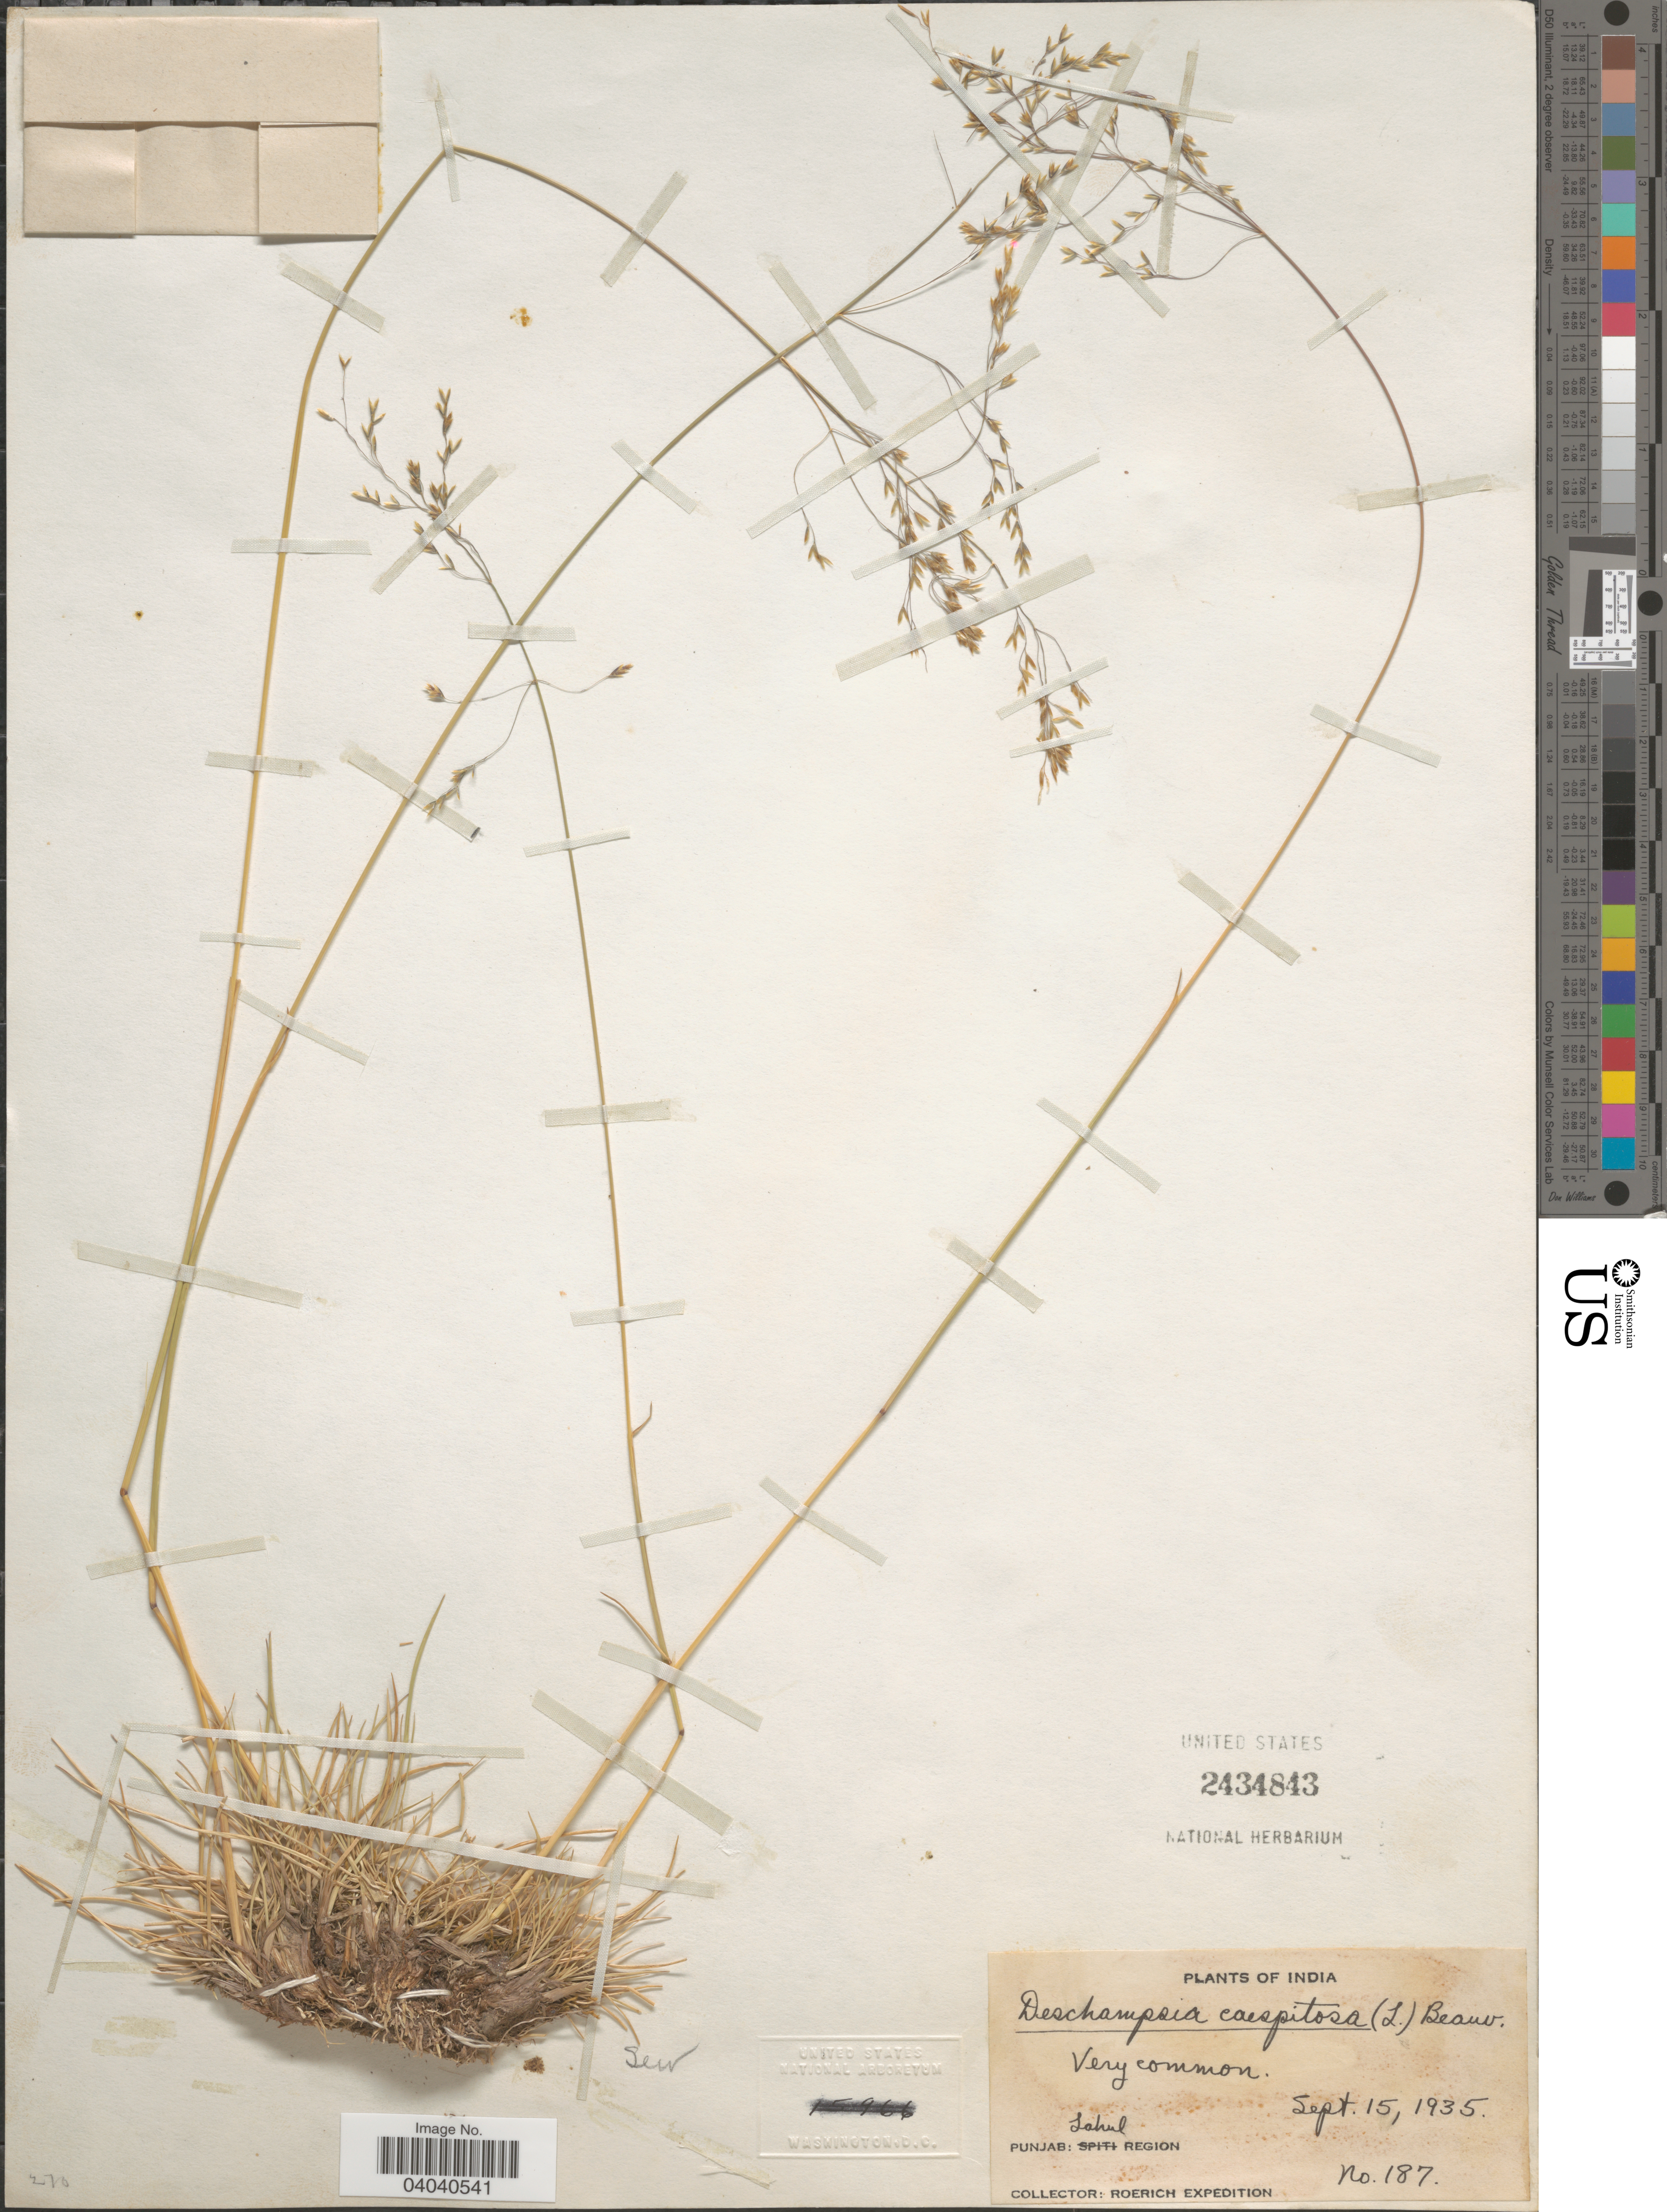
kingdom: Plantae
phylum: Tracheophyta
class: Liliopsida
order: Poales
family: Poaceae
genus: Deschampsia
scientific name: Deschampsia cespitosa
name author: (L.) P. Beauv.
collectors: Roerich Expedition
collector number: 187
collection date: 1935-09-15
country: India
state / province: Punjab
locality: Lahul Region.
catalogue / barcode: US 2434843